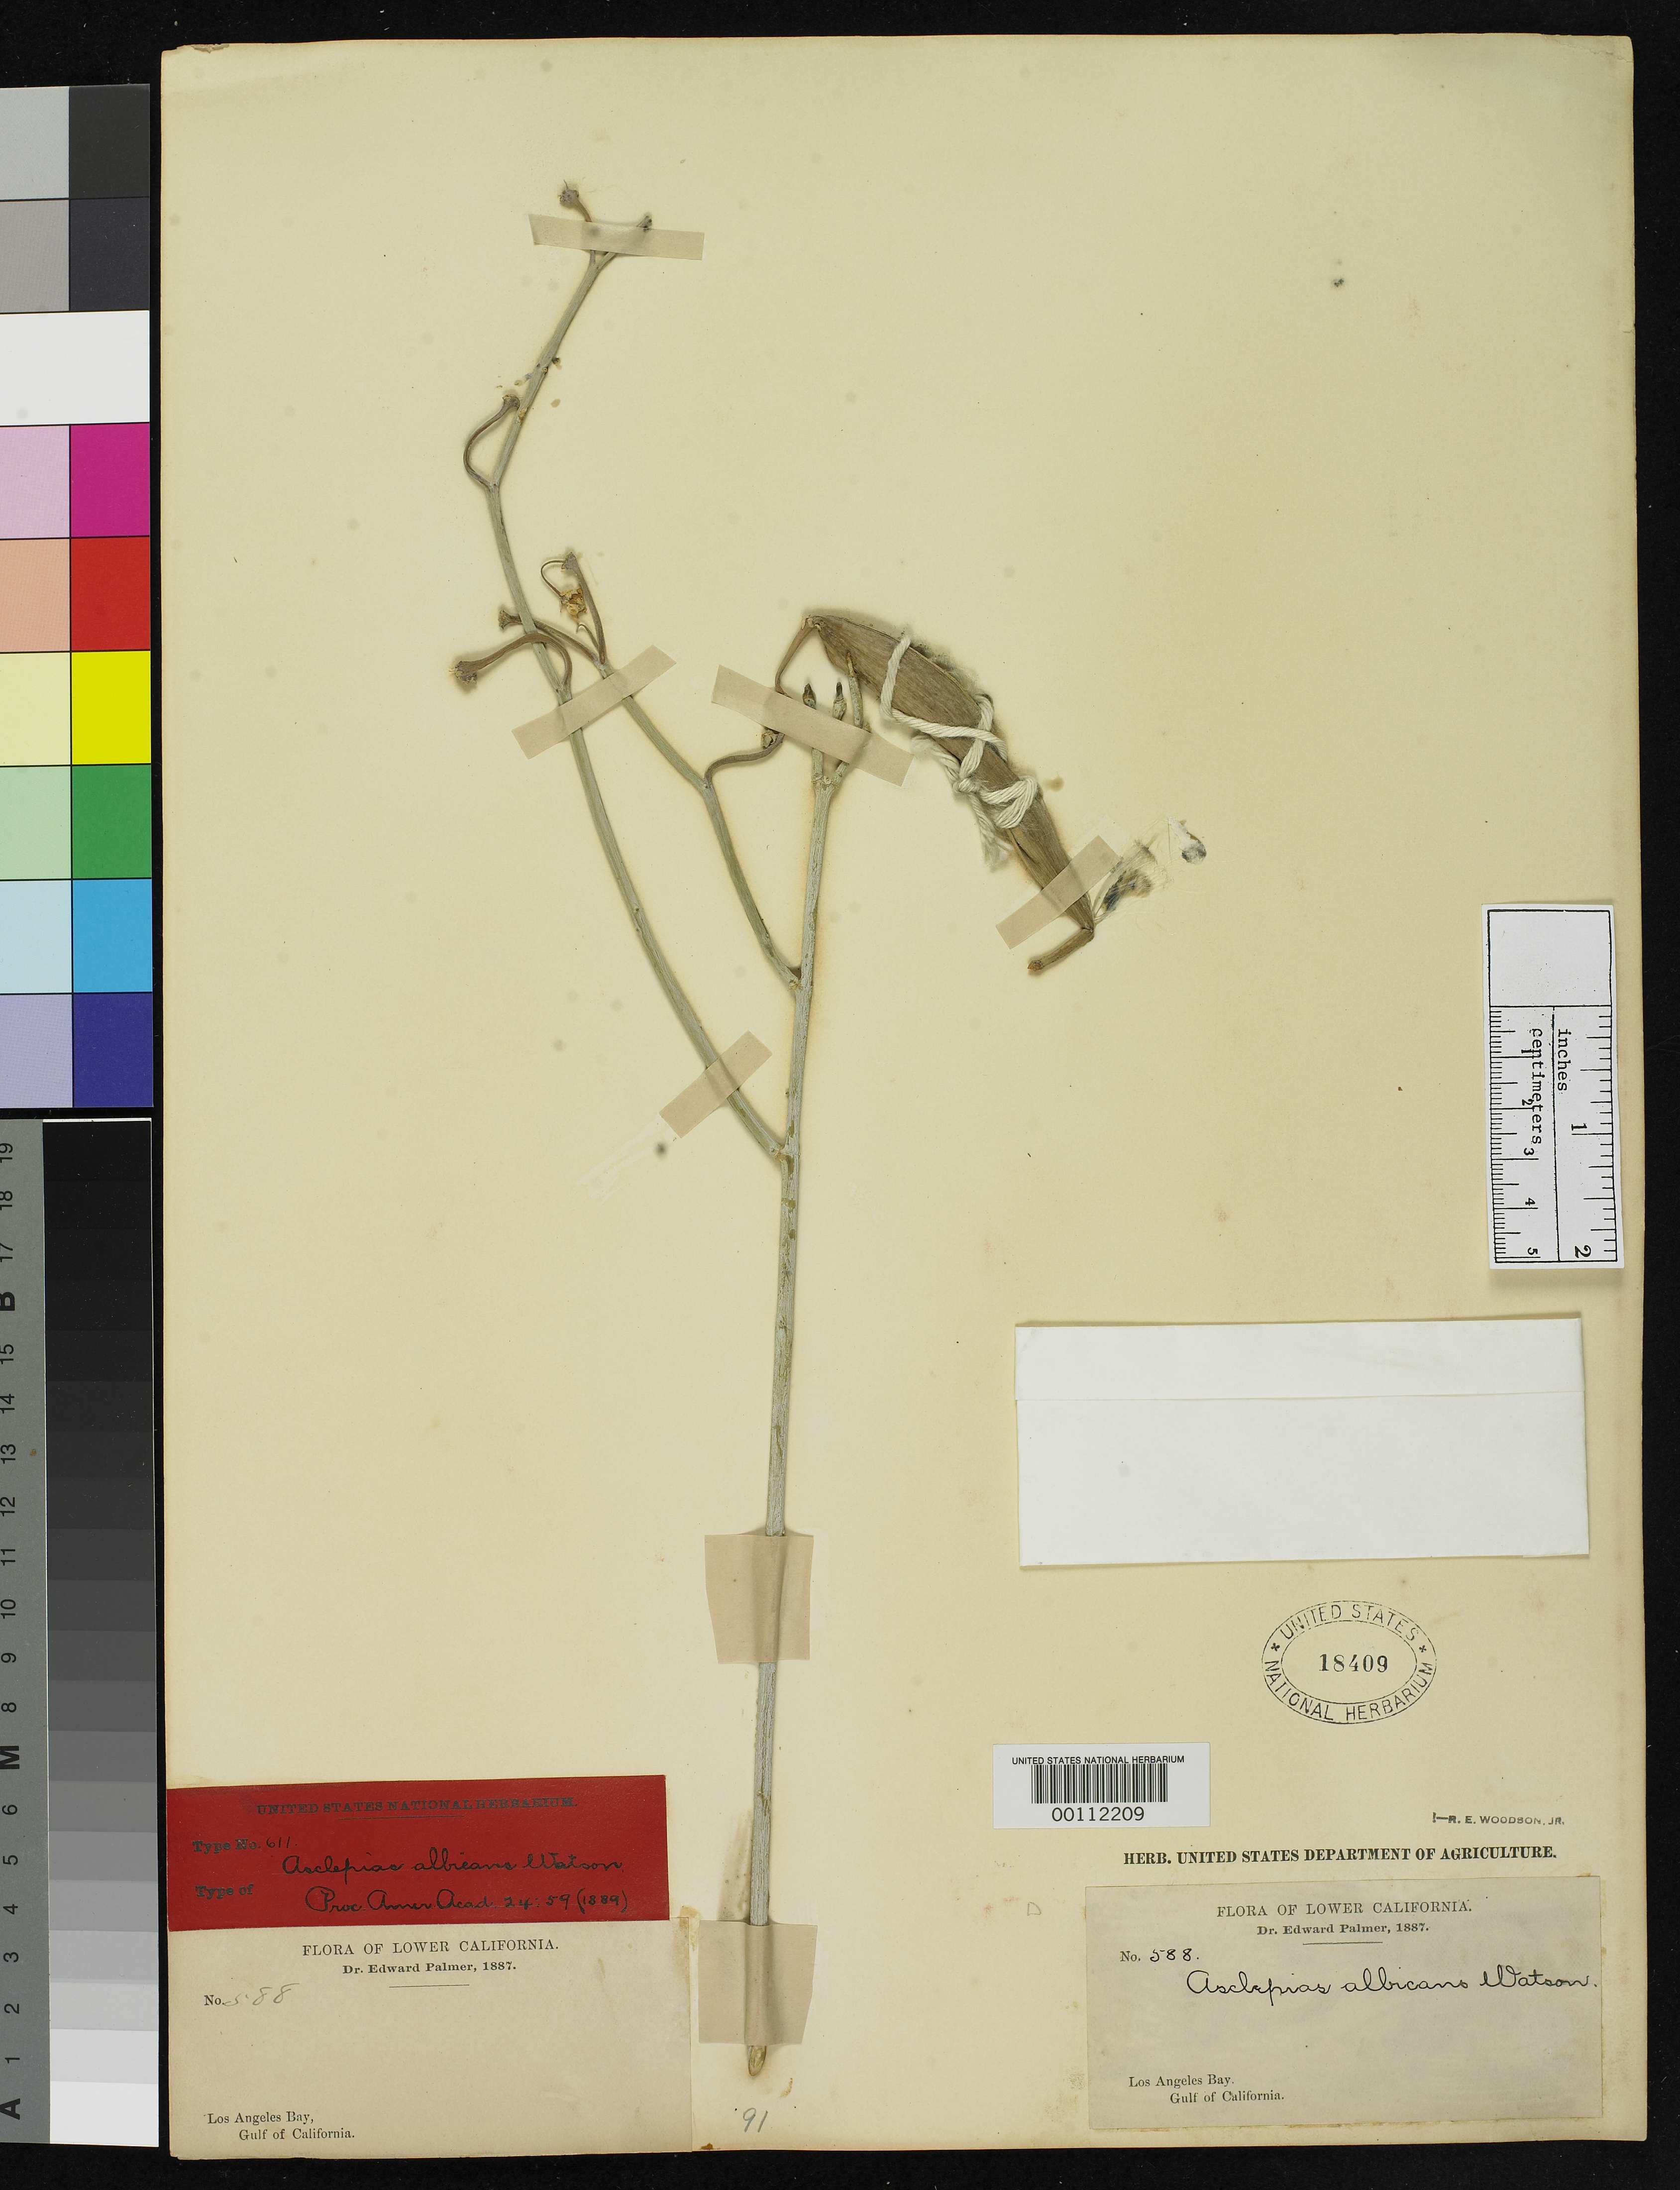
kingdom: Plantae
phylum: Tracheophyta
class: Magnoliopsida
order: Gentianales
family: Apocynaceae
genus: Asclepias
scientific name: Asclepias albicans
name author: S. Watson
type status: Isotype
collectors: E. Palmer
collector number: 588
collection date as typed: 22 Nov 1887 to 20 Dec 1887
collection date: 1887-11-22/1887-12-20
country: Mexico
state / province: Baja California Norte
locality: Los Angeles Bay.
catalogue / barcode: US 18409